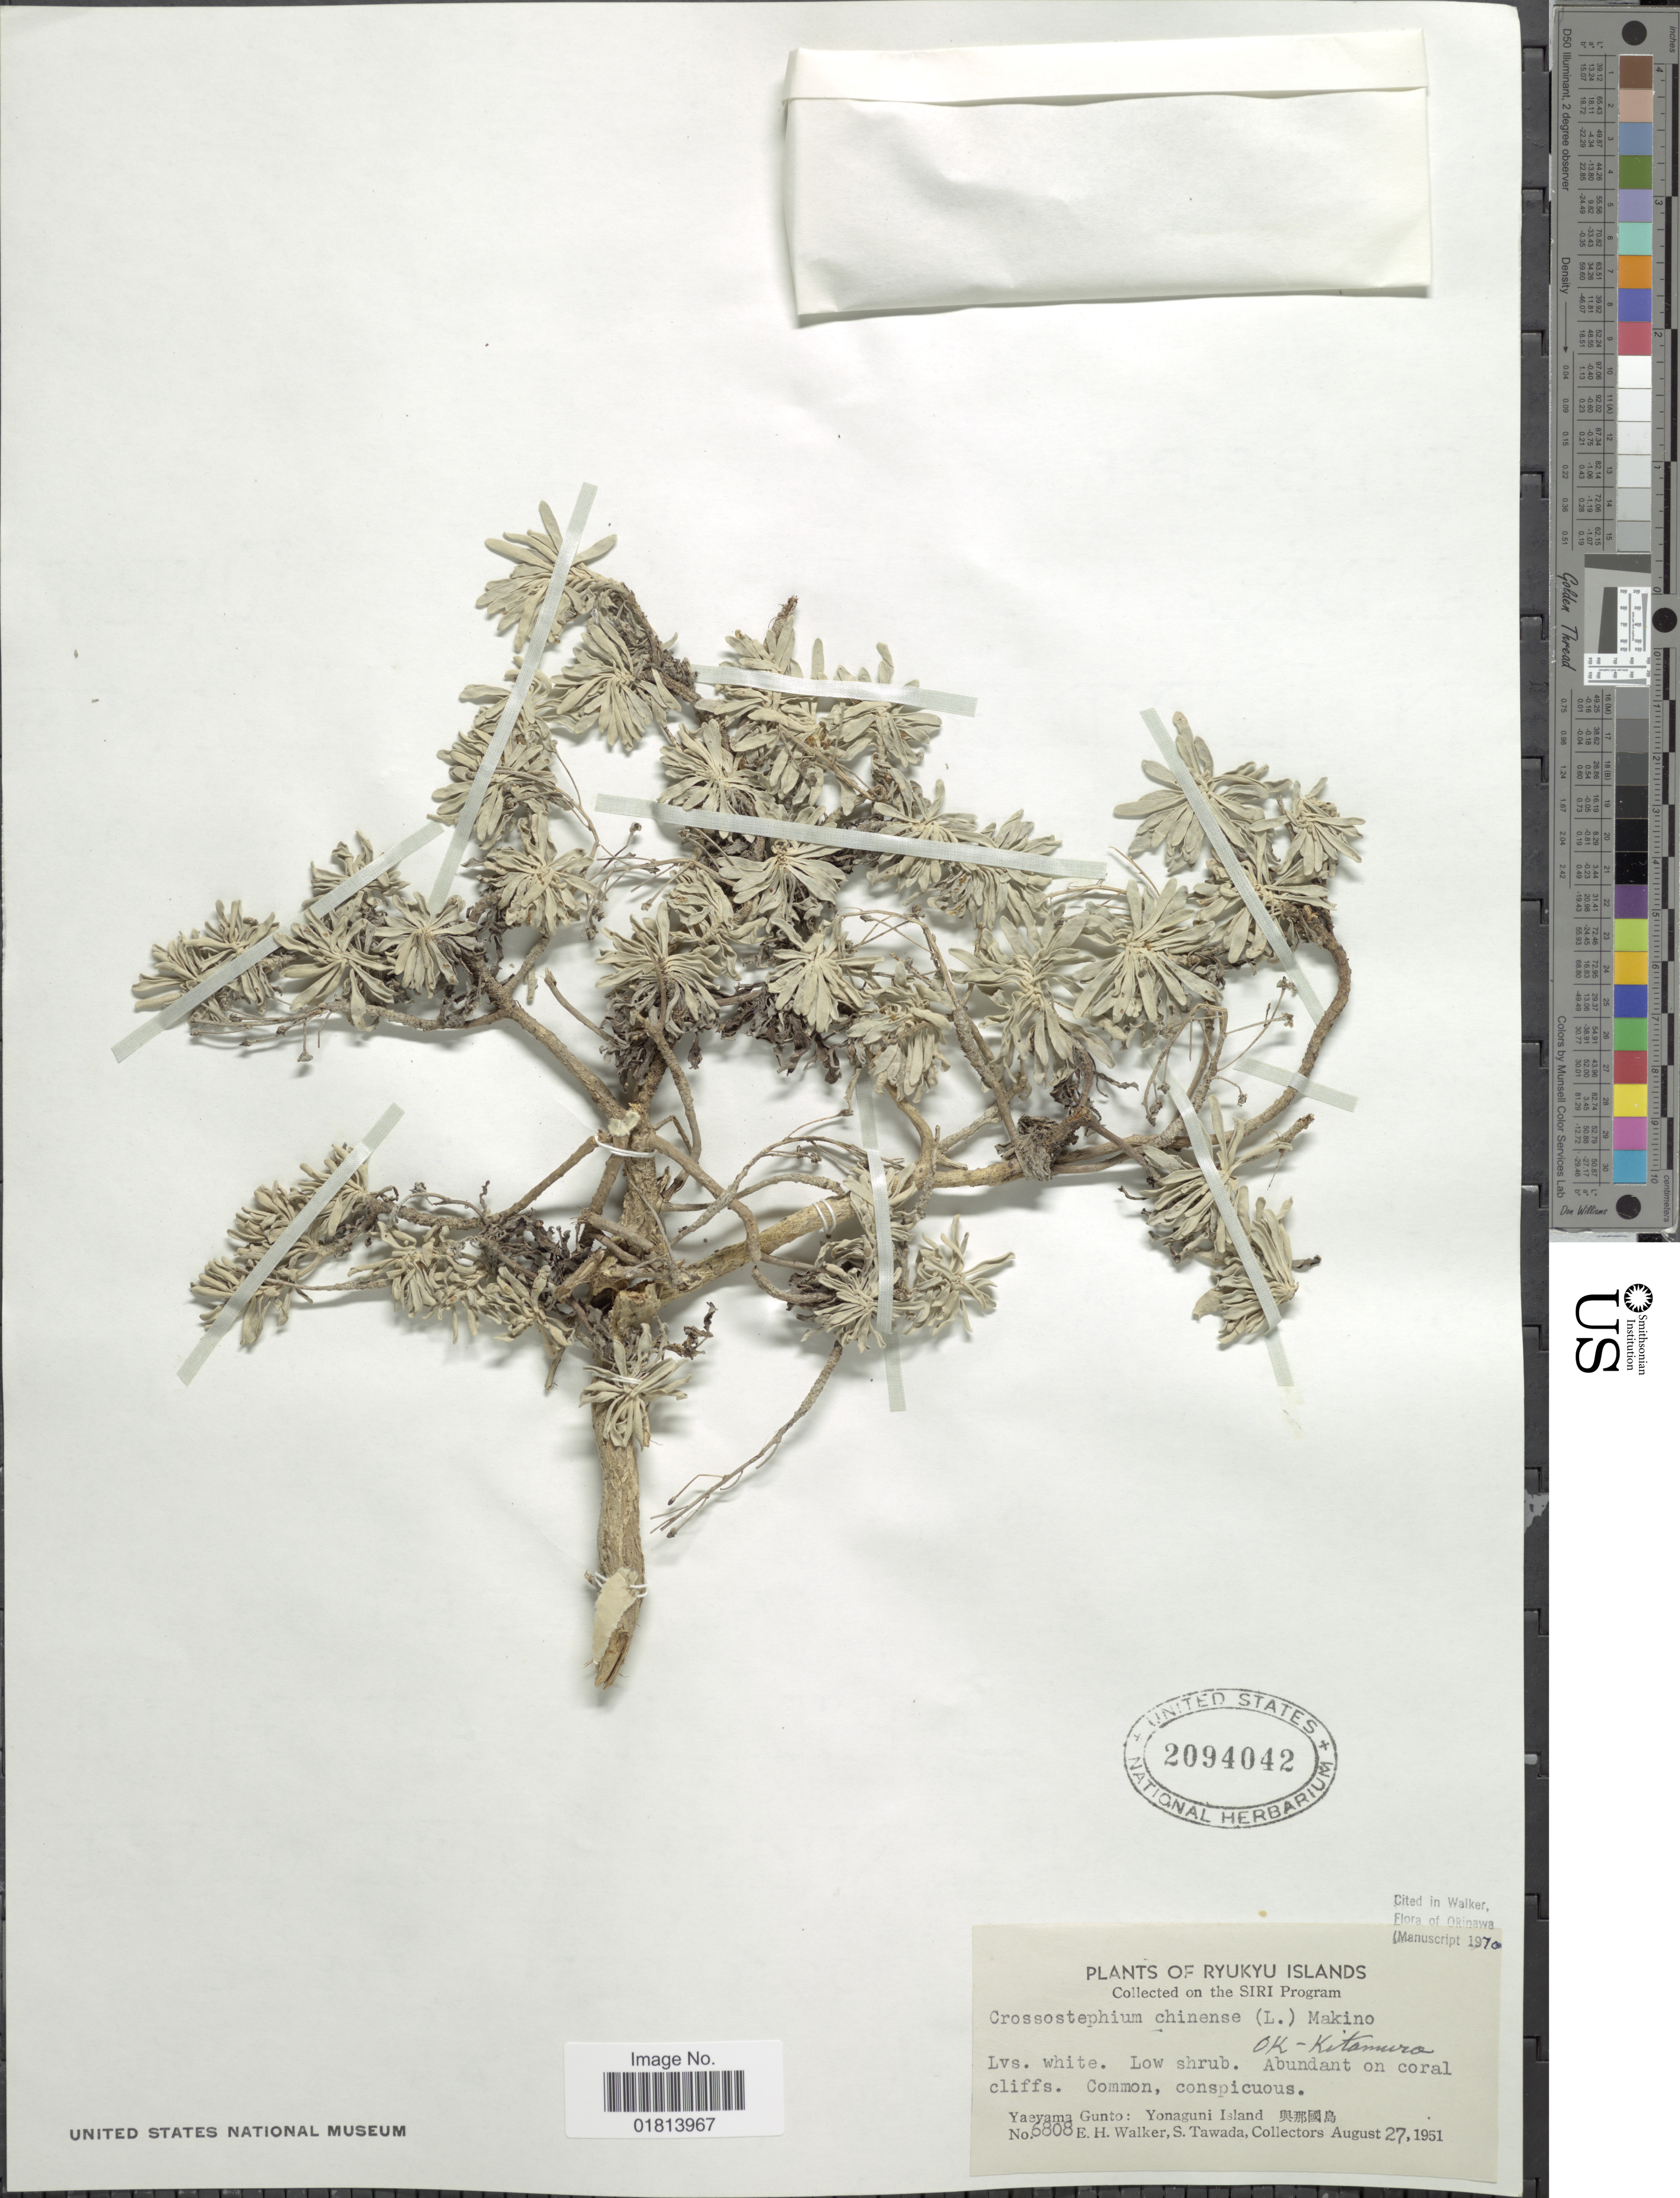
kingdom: Plantae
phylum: Tracheophyta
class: Magnoliopsida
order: Asterales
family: Asteraceae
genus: Crossostephium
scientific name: Crossostephium chinense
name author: Makino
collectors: E. H. Walker & S. Tawada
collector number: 6808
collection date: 1951-08-27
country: Japan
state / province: Okinawa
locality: Ryukyu Islands. Yaeyama Gunto: Yonaguni Island [Foreign script]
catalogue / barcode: US 2094042